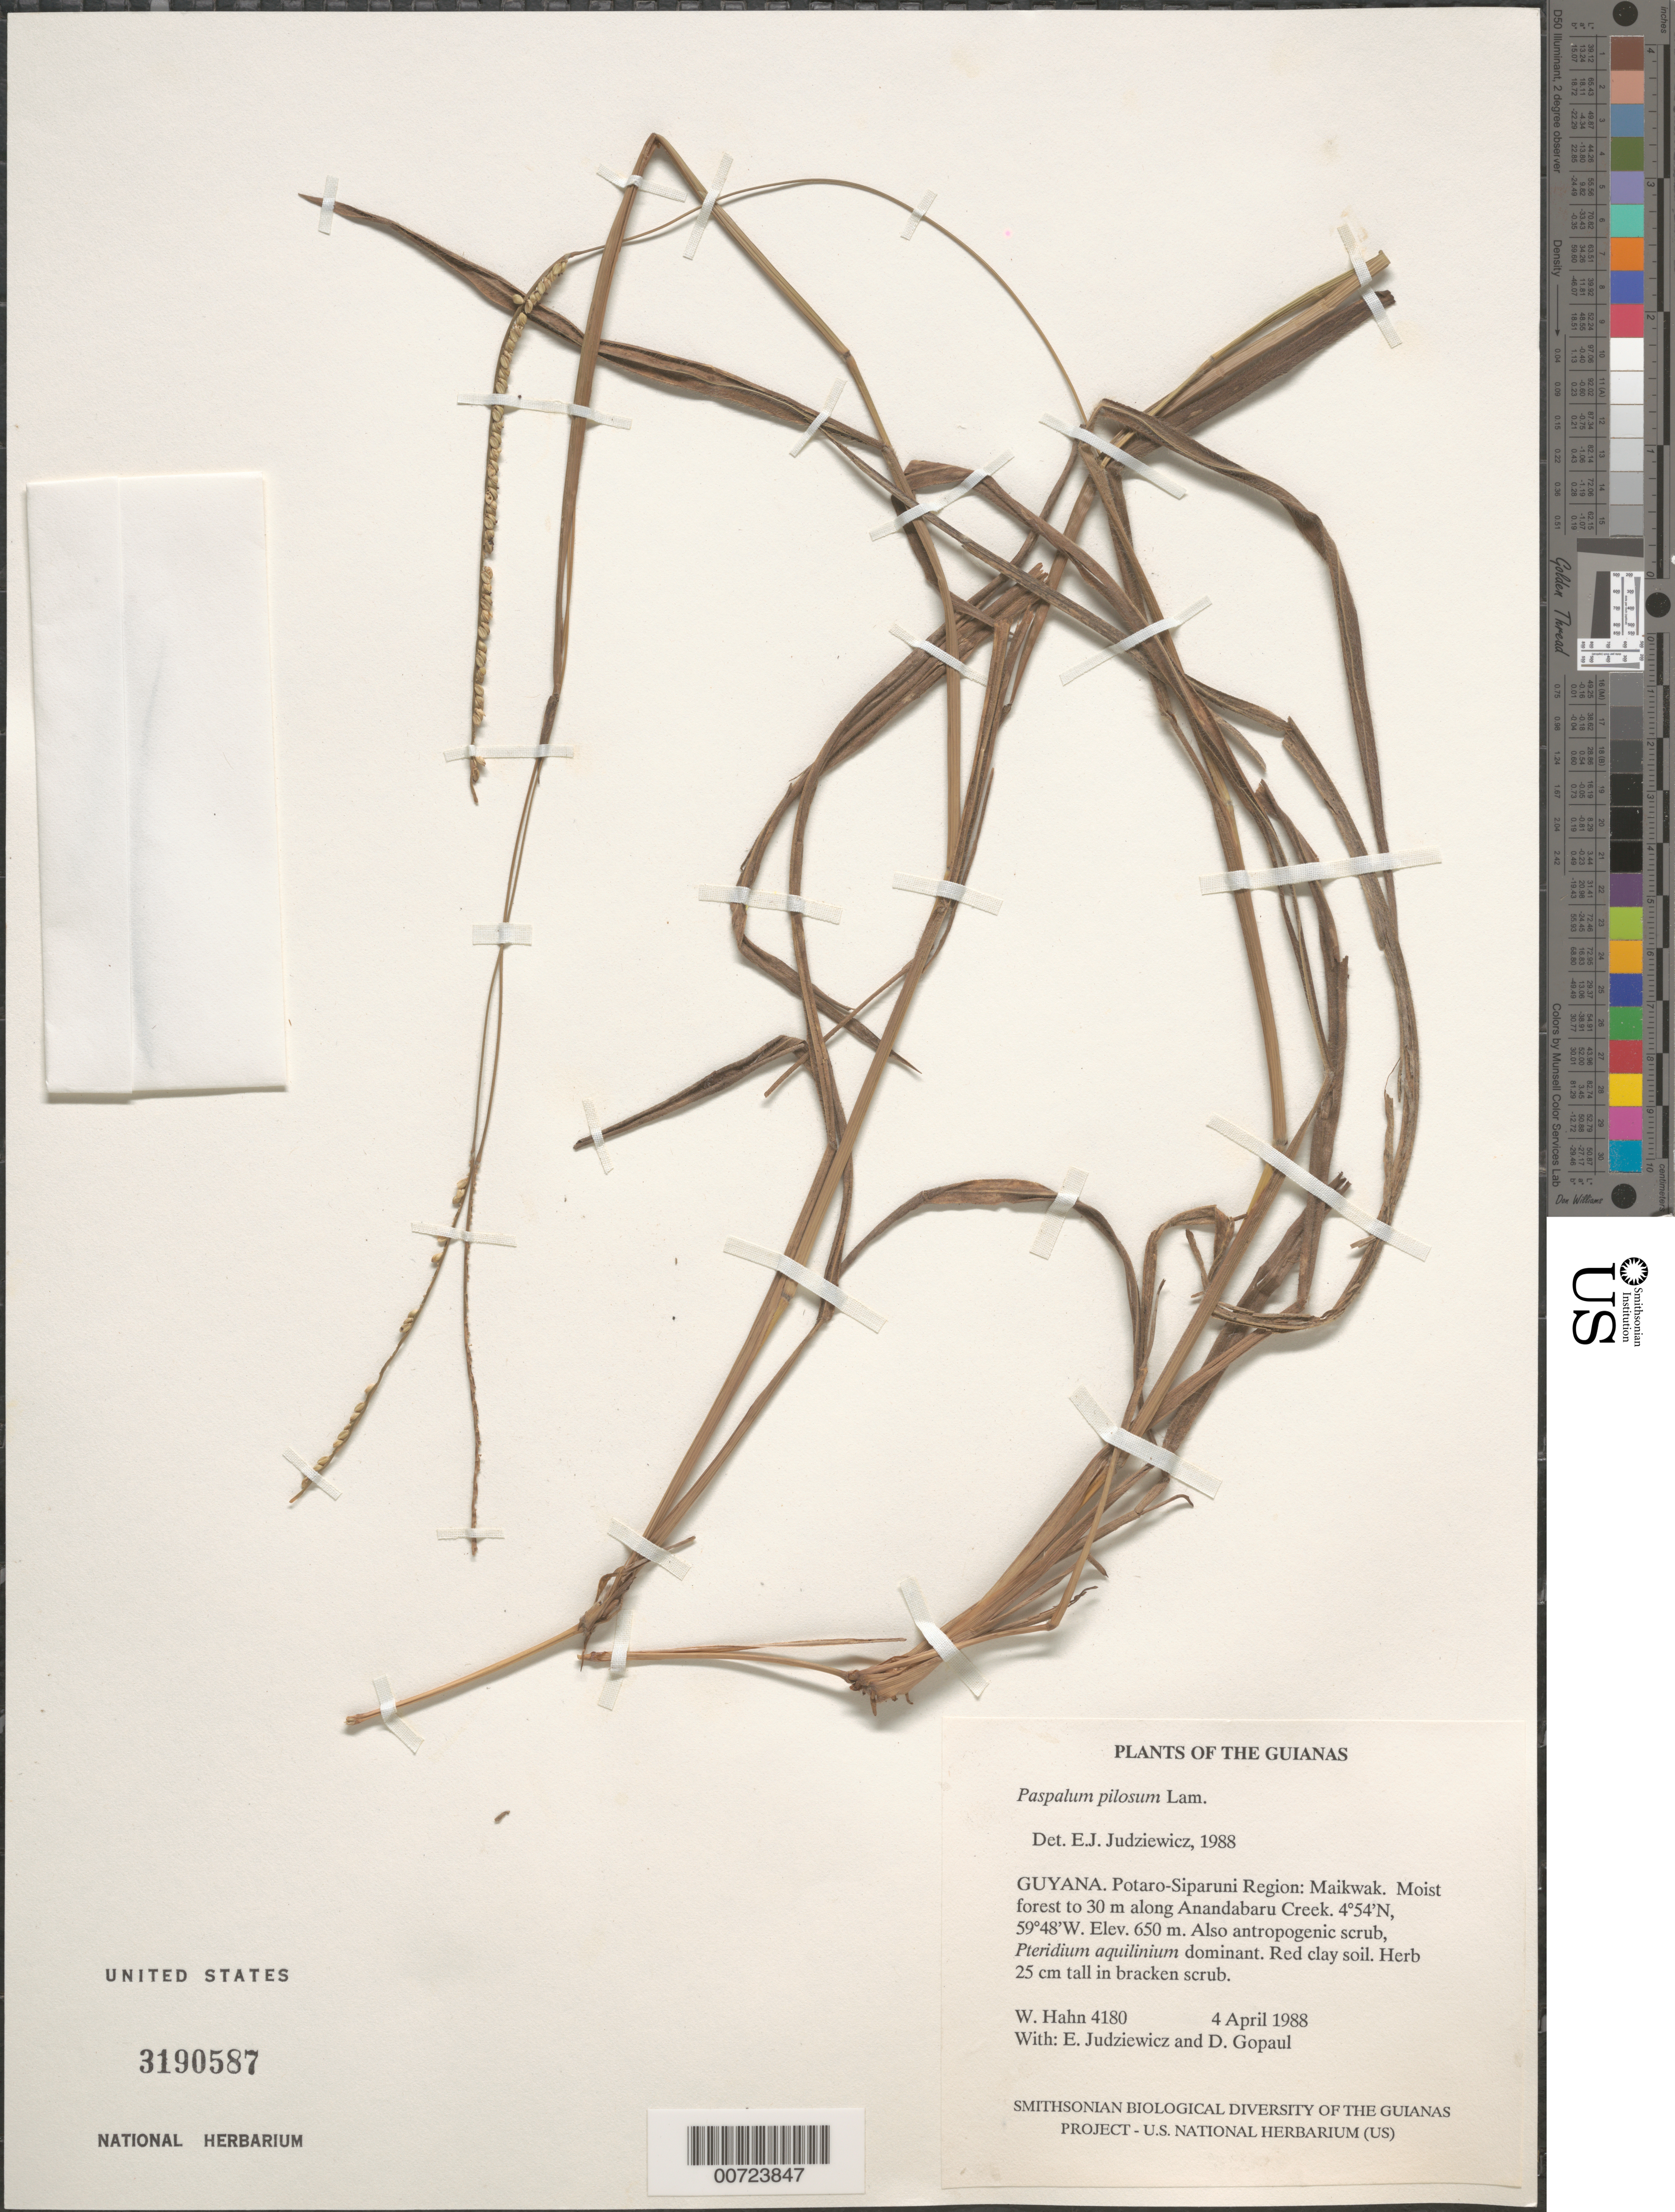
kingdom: Plantae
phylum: Tracheophyta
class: Liliopsida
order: Poales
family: Poaceae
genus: Paspalum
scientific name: Paspalum pilosum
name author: Lam.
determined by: Judziewicz, E. J.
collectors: W. Hahn, E. J. Judziewicz & D. Gopaul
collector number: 4180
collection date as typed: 4 April 1988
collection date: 1988-04-04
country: Guyana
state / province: Potaro-Siparuni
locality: Maikwak, along Anandabaru Creek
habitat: Moist forest to 30 m. Also antropogenic scrub, Pteridium aquilinium dominant. Red clay soil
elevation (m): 650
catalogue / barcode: US 3190587